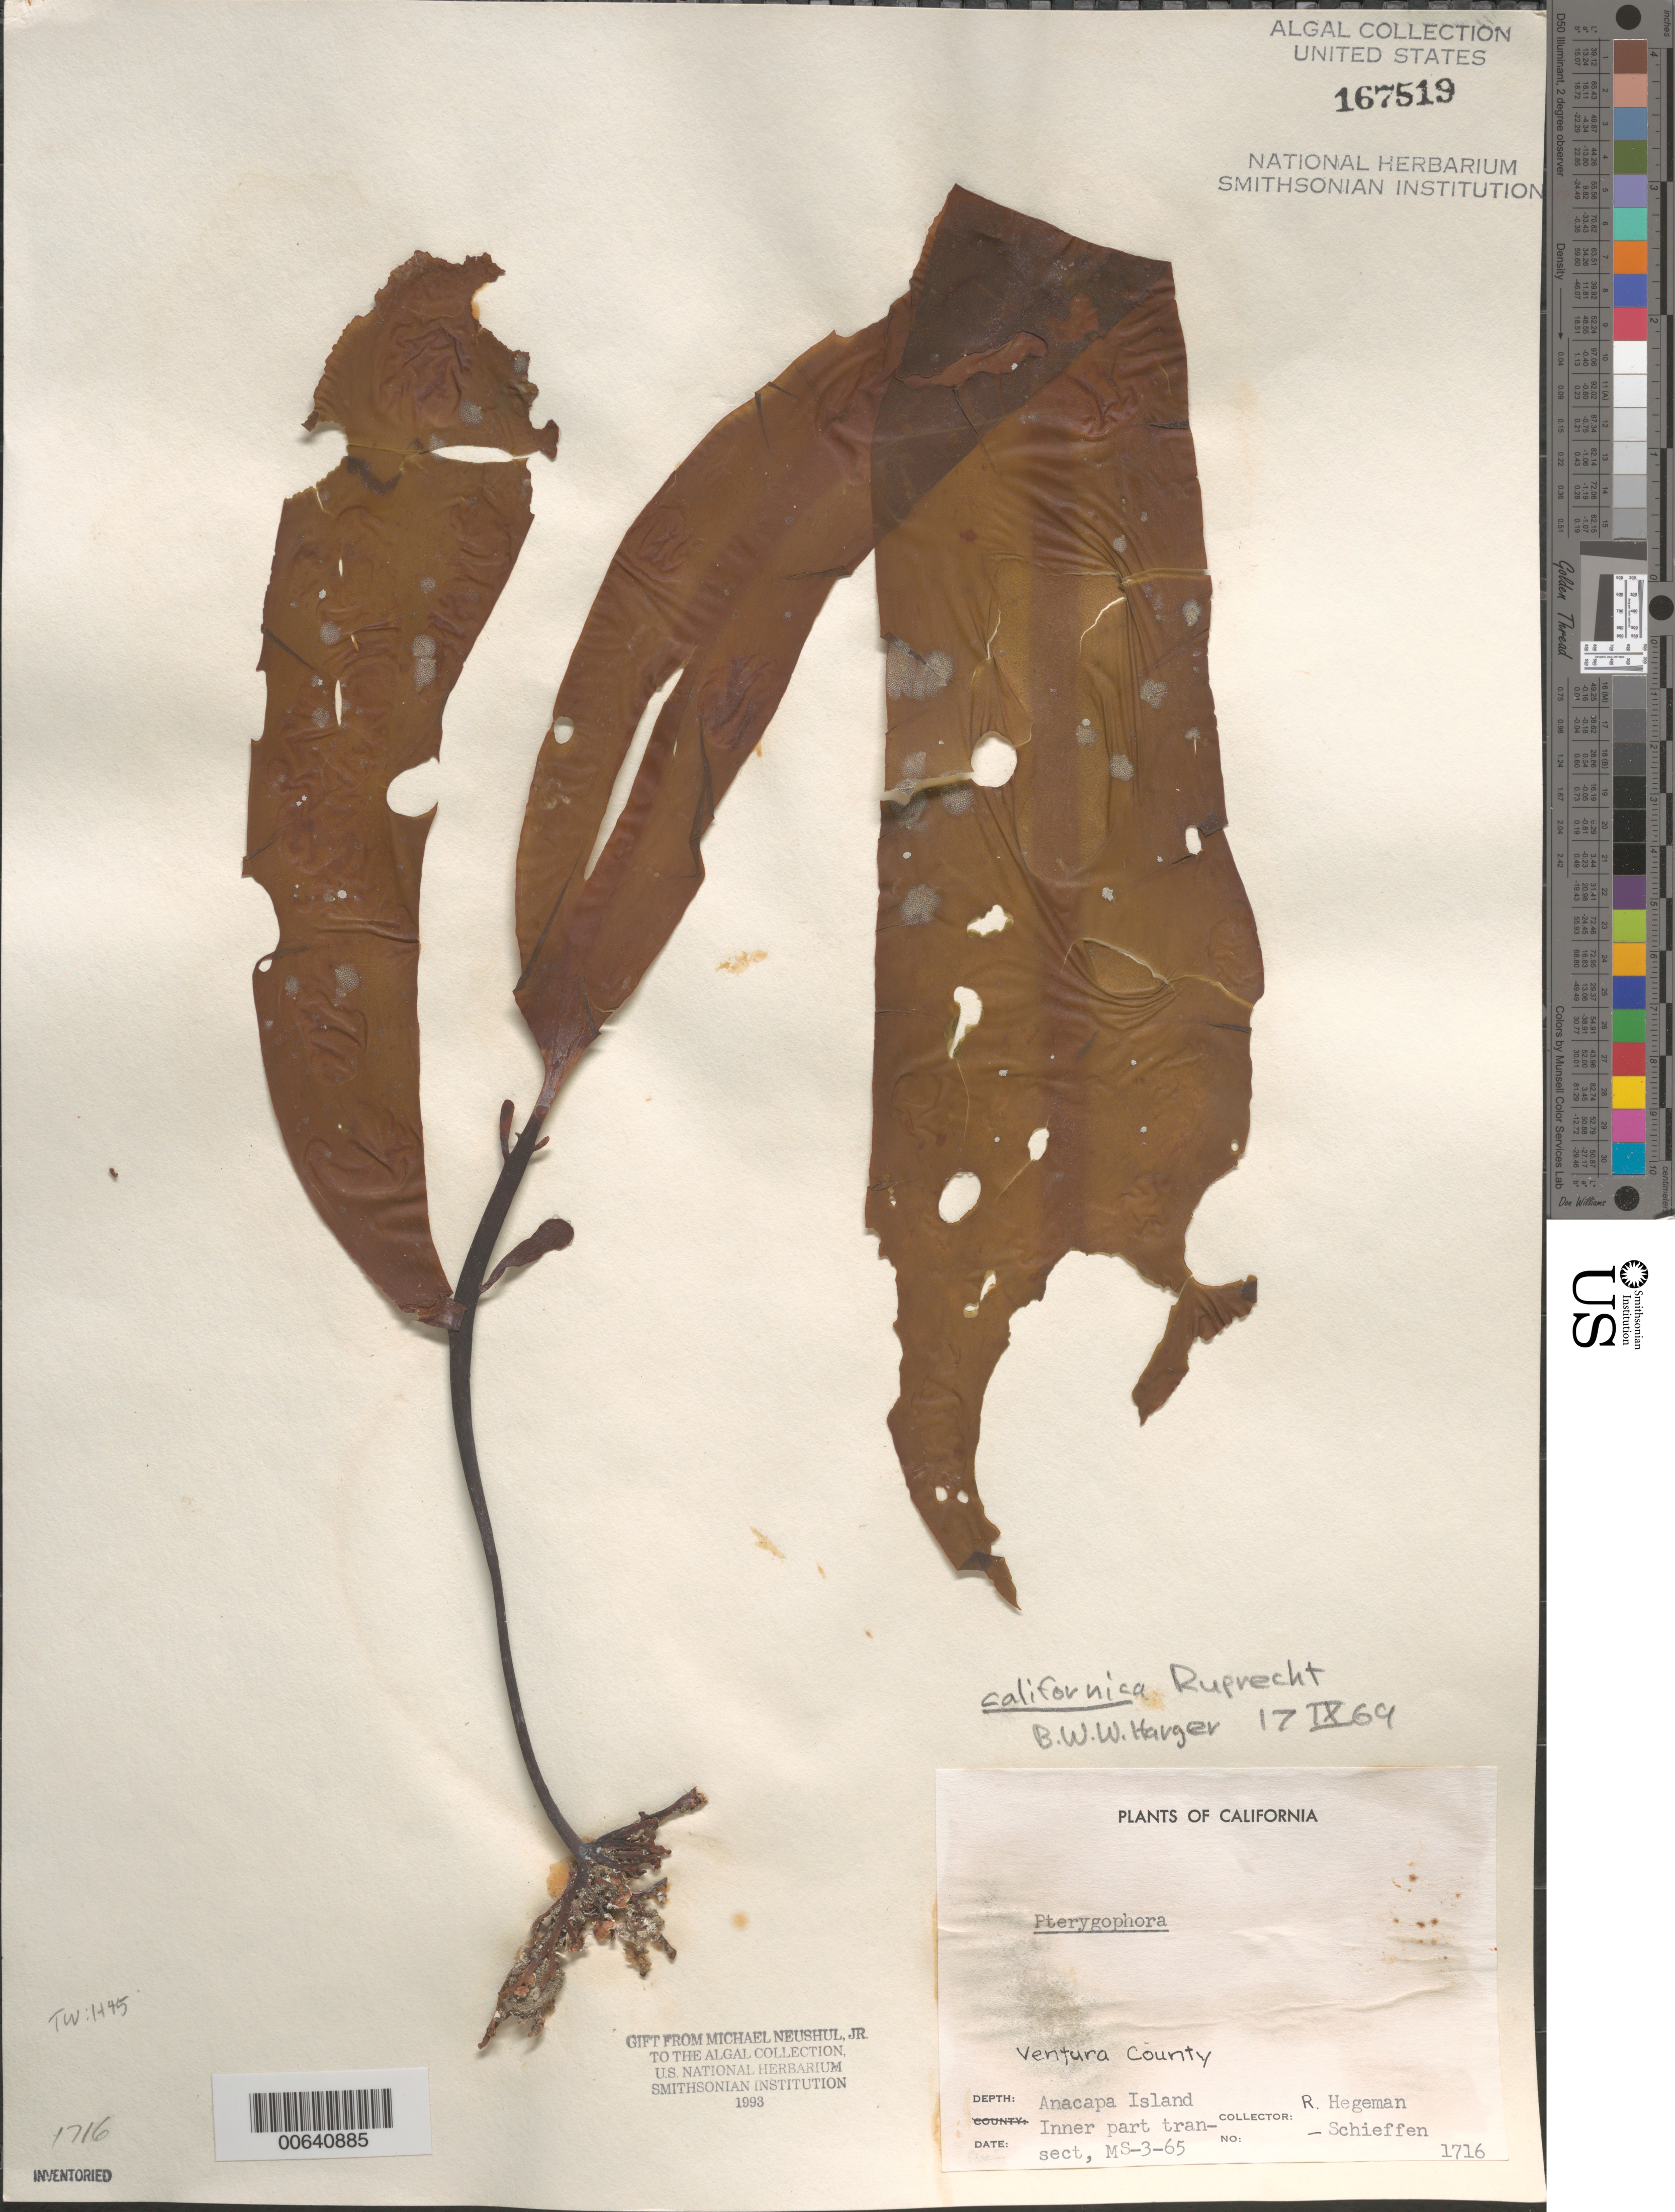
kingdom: Chromista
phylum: Ochrophyta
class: Phaeophyceae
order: Laminariales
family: Alariaceae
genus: Pterygophora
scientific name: Pterygophora californica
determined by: Harger, B. W. W.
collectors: R. Hegeman & -. Schieffen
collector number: Neushul 1716 & MS-3-65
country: United States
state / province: California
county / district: Ventura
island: Anacapa Island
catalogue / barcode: US 167519